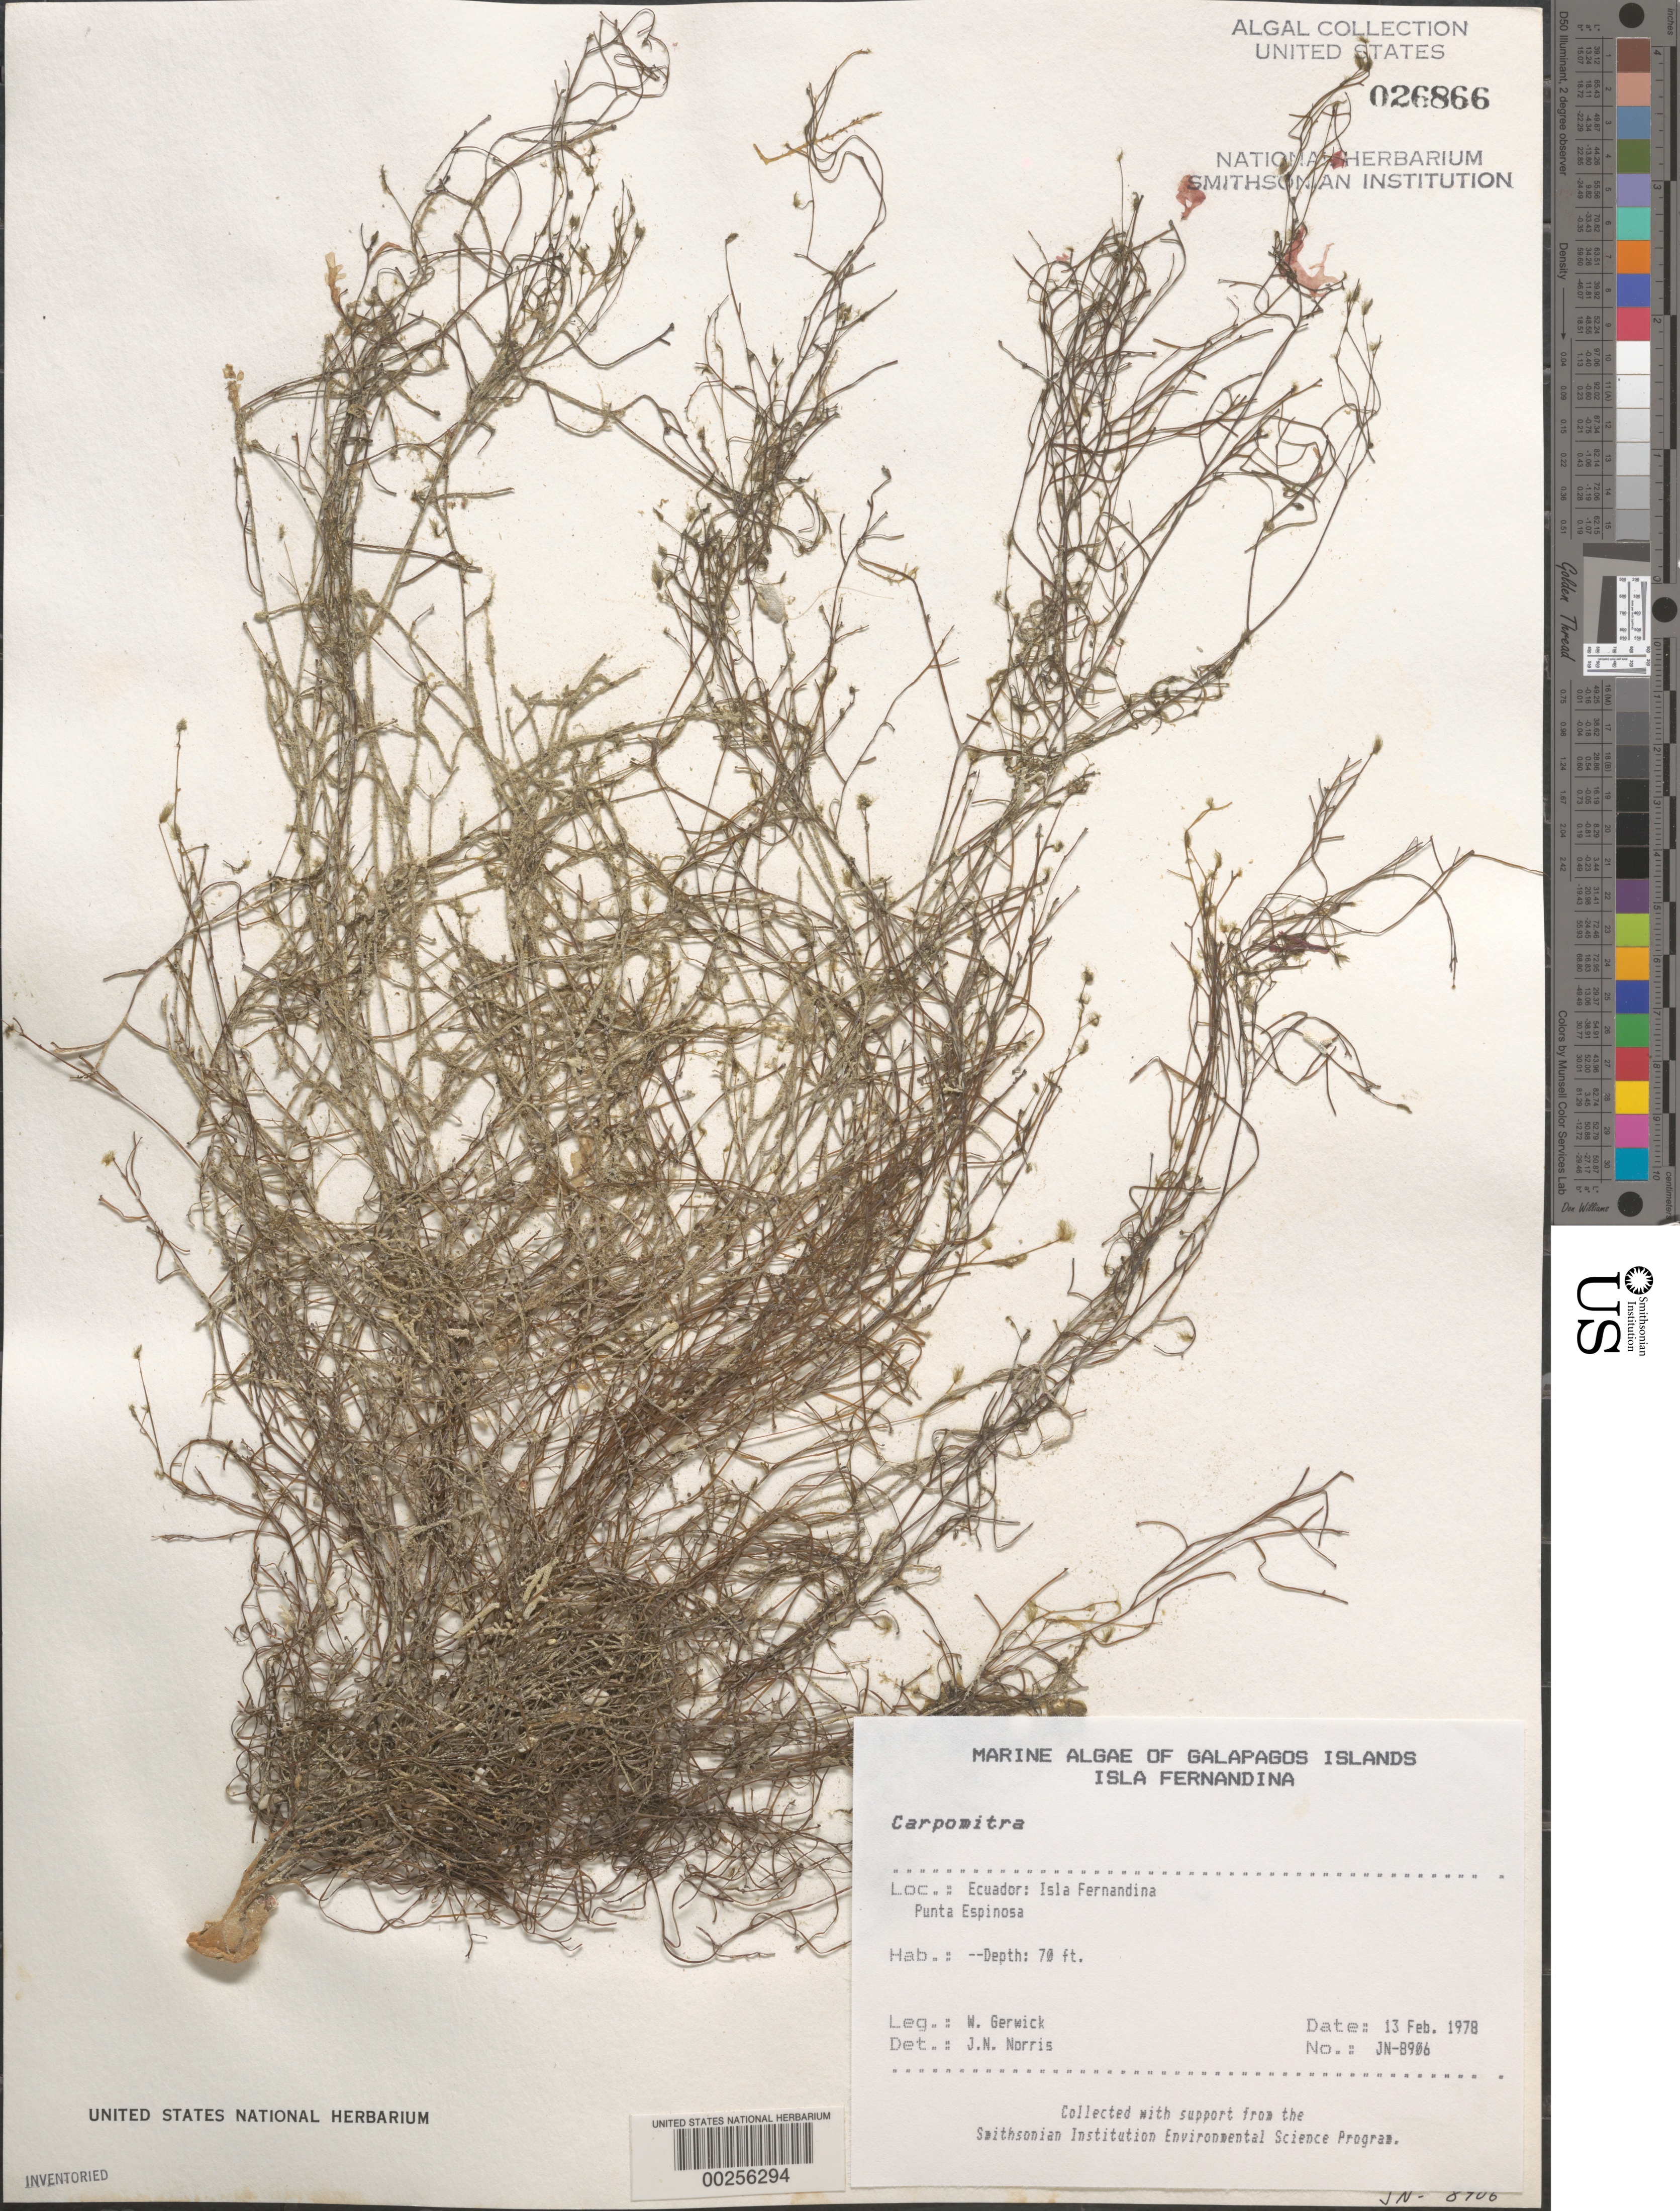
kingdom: Chromista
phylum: Ochrophyta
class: Phaeophyceae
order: Sporochnales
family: Sporochnaceae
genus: Carpomitra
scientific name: Carpomitra sp.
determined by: Norris, James N.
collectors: W. Gerwick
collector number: JN-8906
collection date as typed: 13 Feb 1978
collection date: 1978-02-13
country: Ecuador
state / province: Colón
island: Fernandina [Narborough]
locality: Punta Espinosa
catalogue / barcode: US 26866